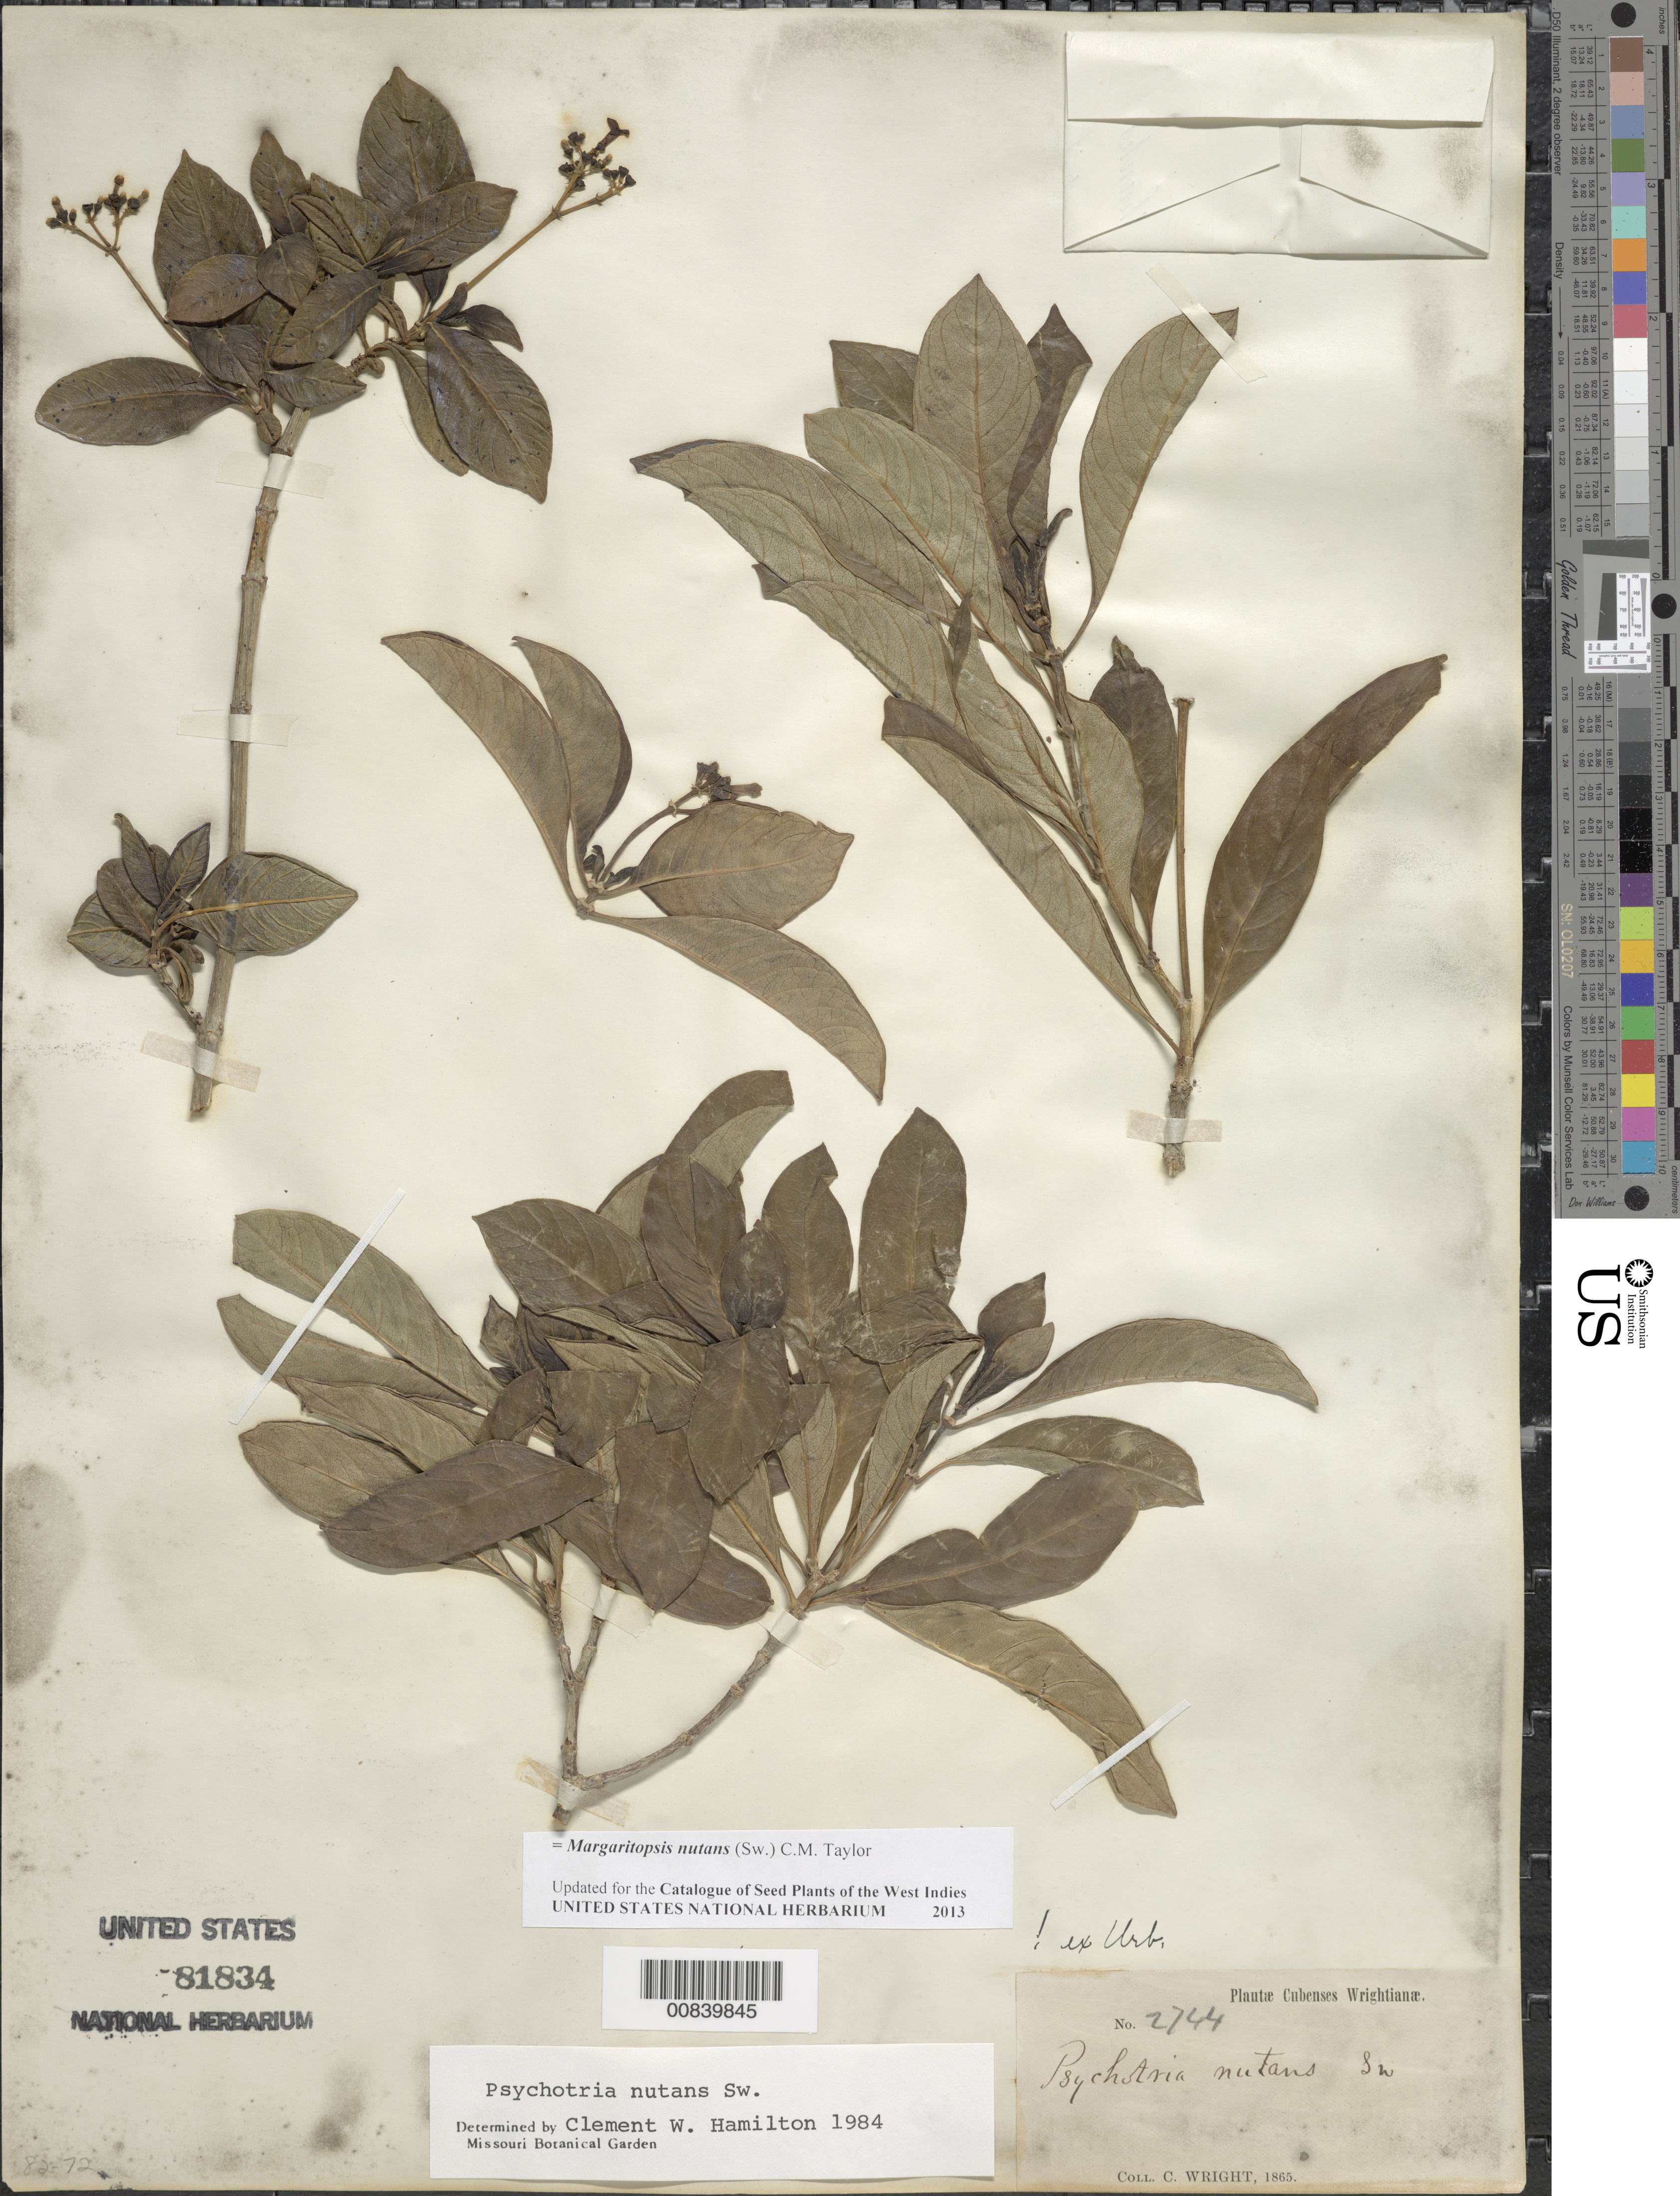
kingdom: Plantae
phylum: Tracheophyta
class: Magnoliopsida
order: Gentianales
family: Rubiaceae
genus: Margaritopsis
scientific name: Margaritopsis nutans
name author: (Sw.) C.M. Taylor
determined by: Urban, Ignatz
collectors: C. Wright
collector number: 2744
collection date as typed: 1865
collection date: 1865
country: Cuba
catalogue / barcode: US 81834